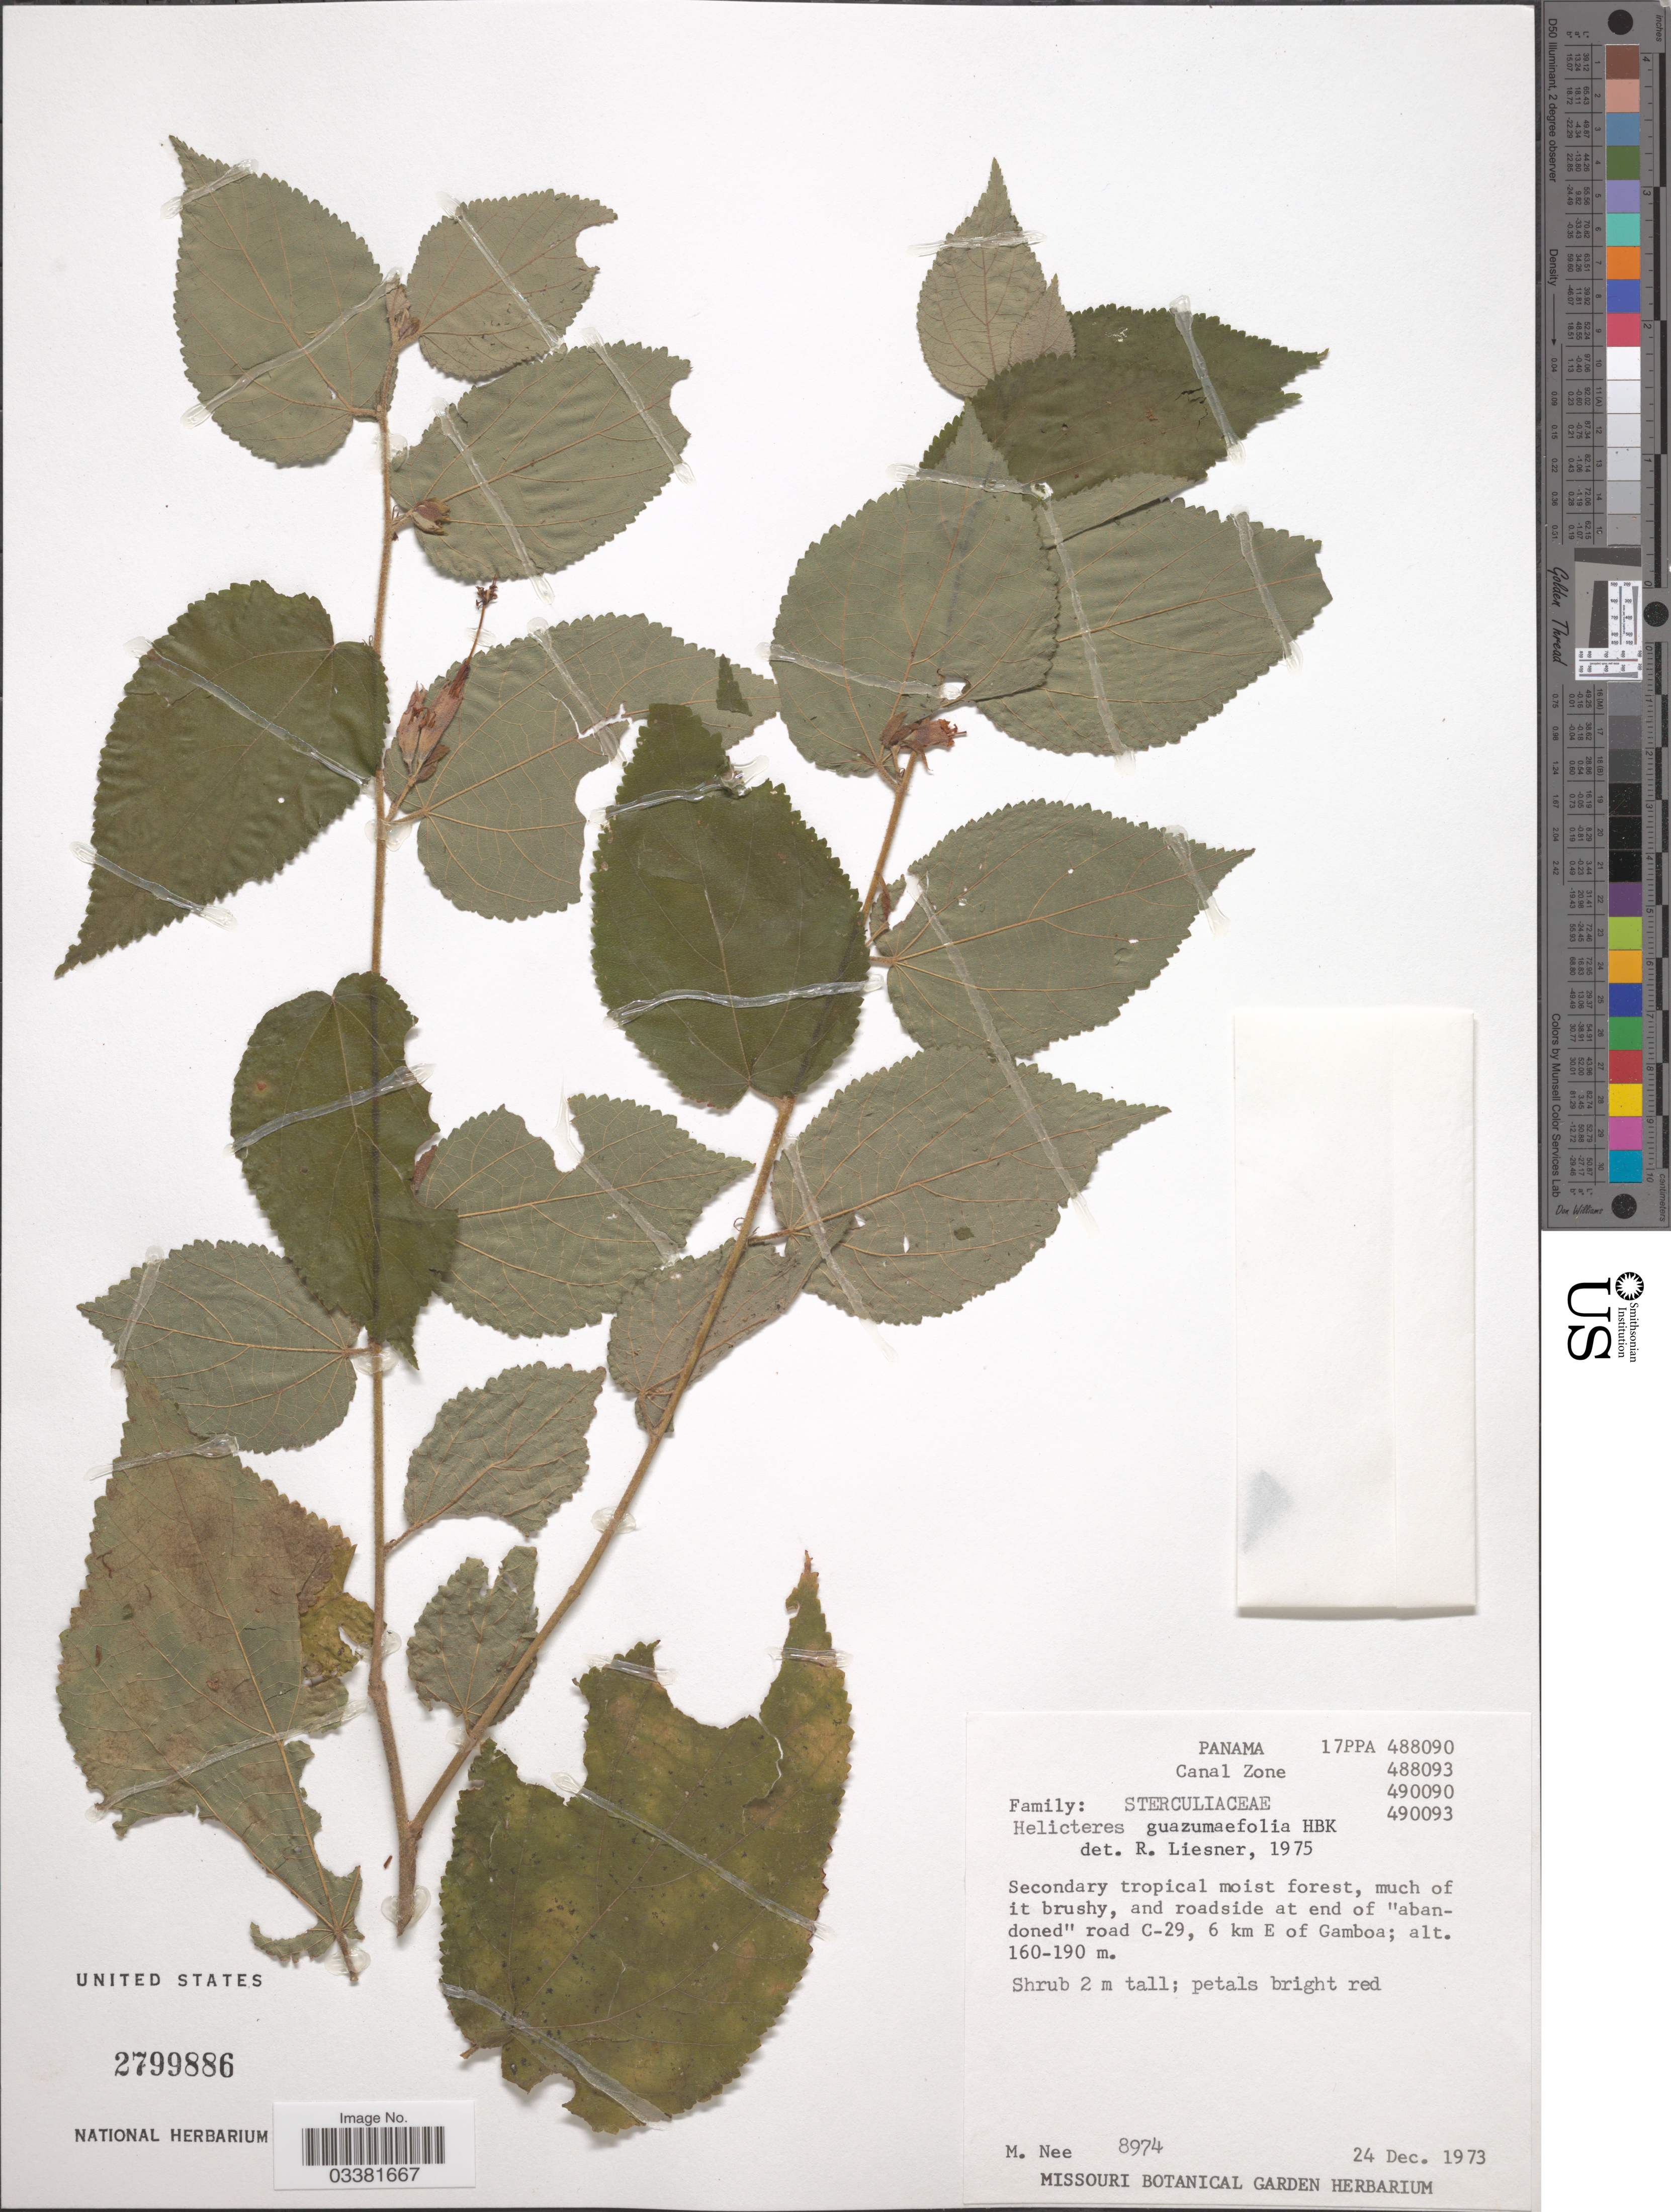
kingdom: Plantae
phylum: Tracheophyta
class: Magnoliopsida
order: Malvales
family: Malvaceae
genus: Helicteres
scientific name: Helicteres guazumifolia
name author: Kunth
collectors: M. Nee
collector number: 8974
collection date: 1973-12-24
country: Panama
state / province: Colón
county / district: Canal Zone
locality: Canal Zone. Secondary tropical moist forest, much of it brushy, and roadside at end of "abandoned" road C-29, 6 km E of Gamboa.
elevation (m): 160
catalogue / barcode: US 2799886